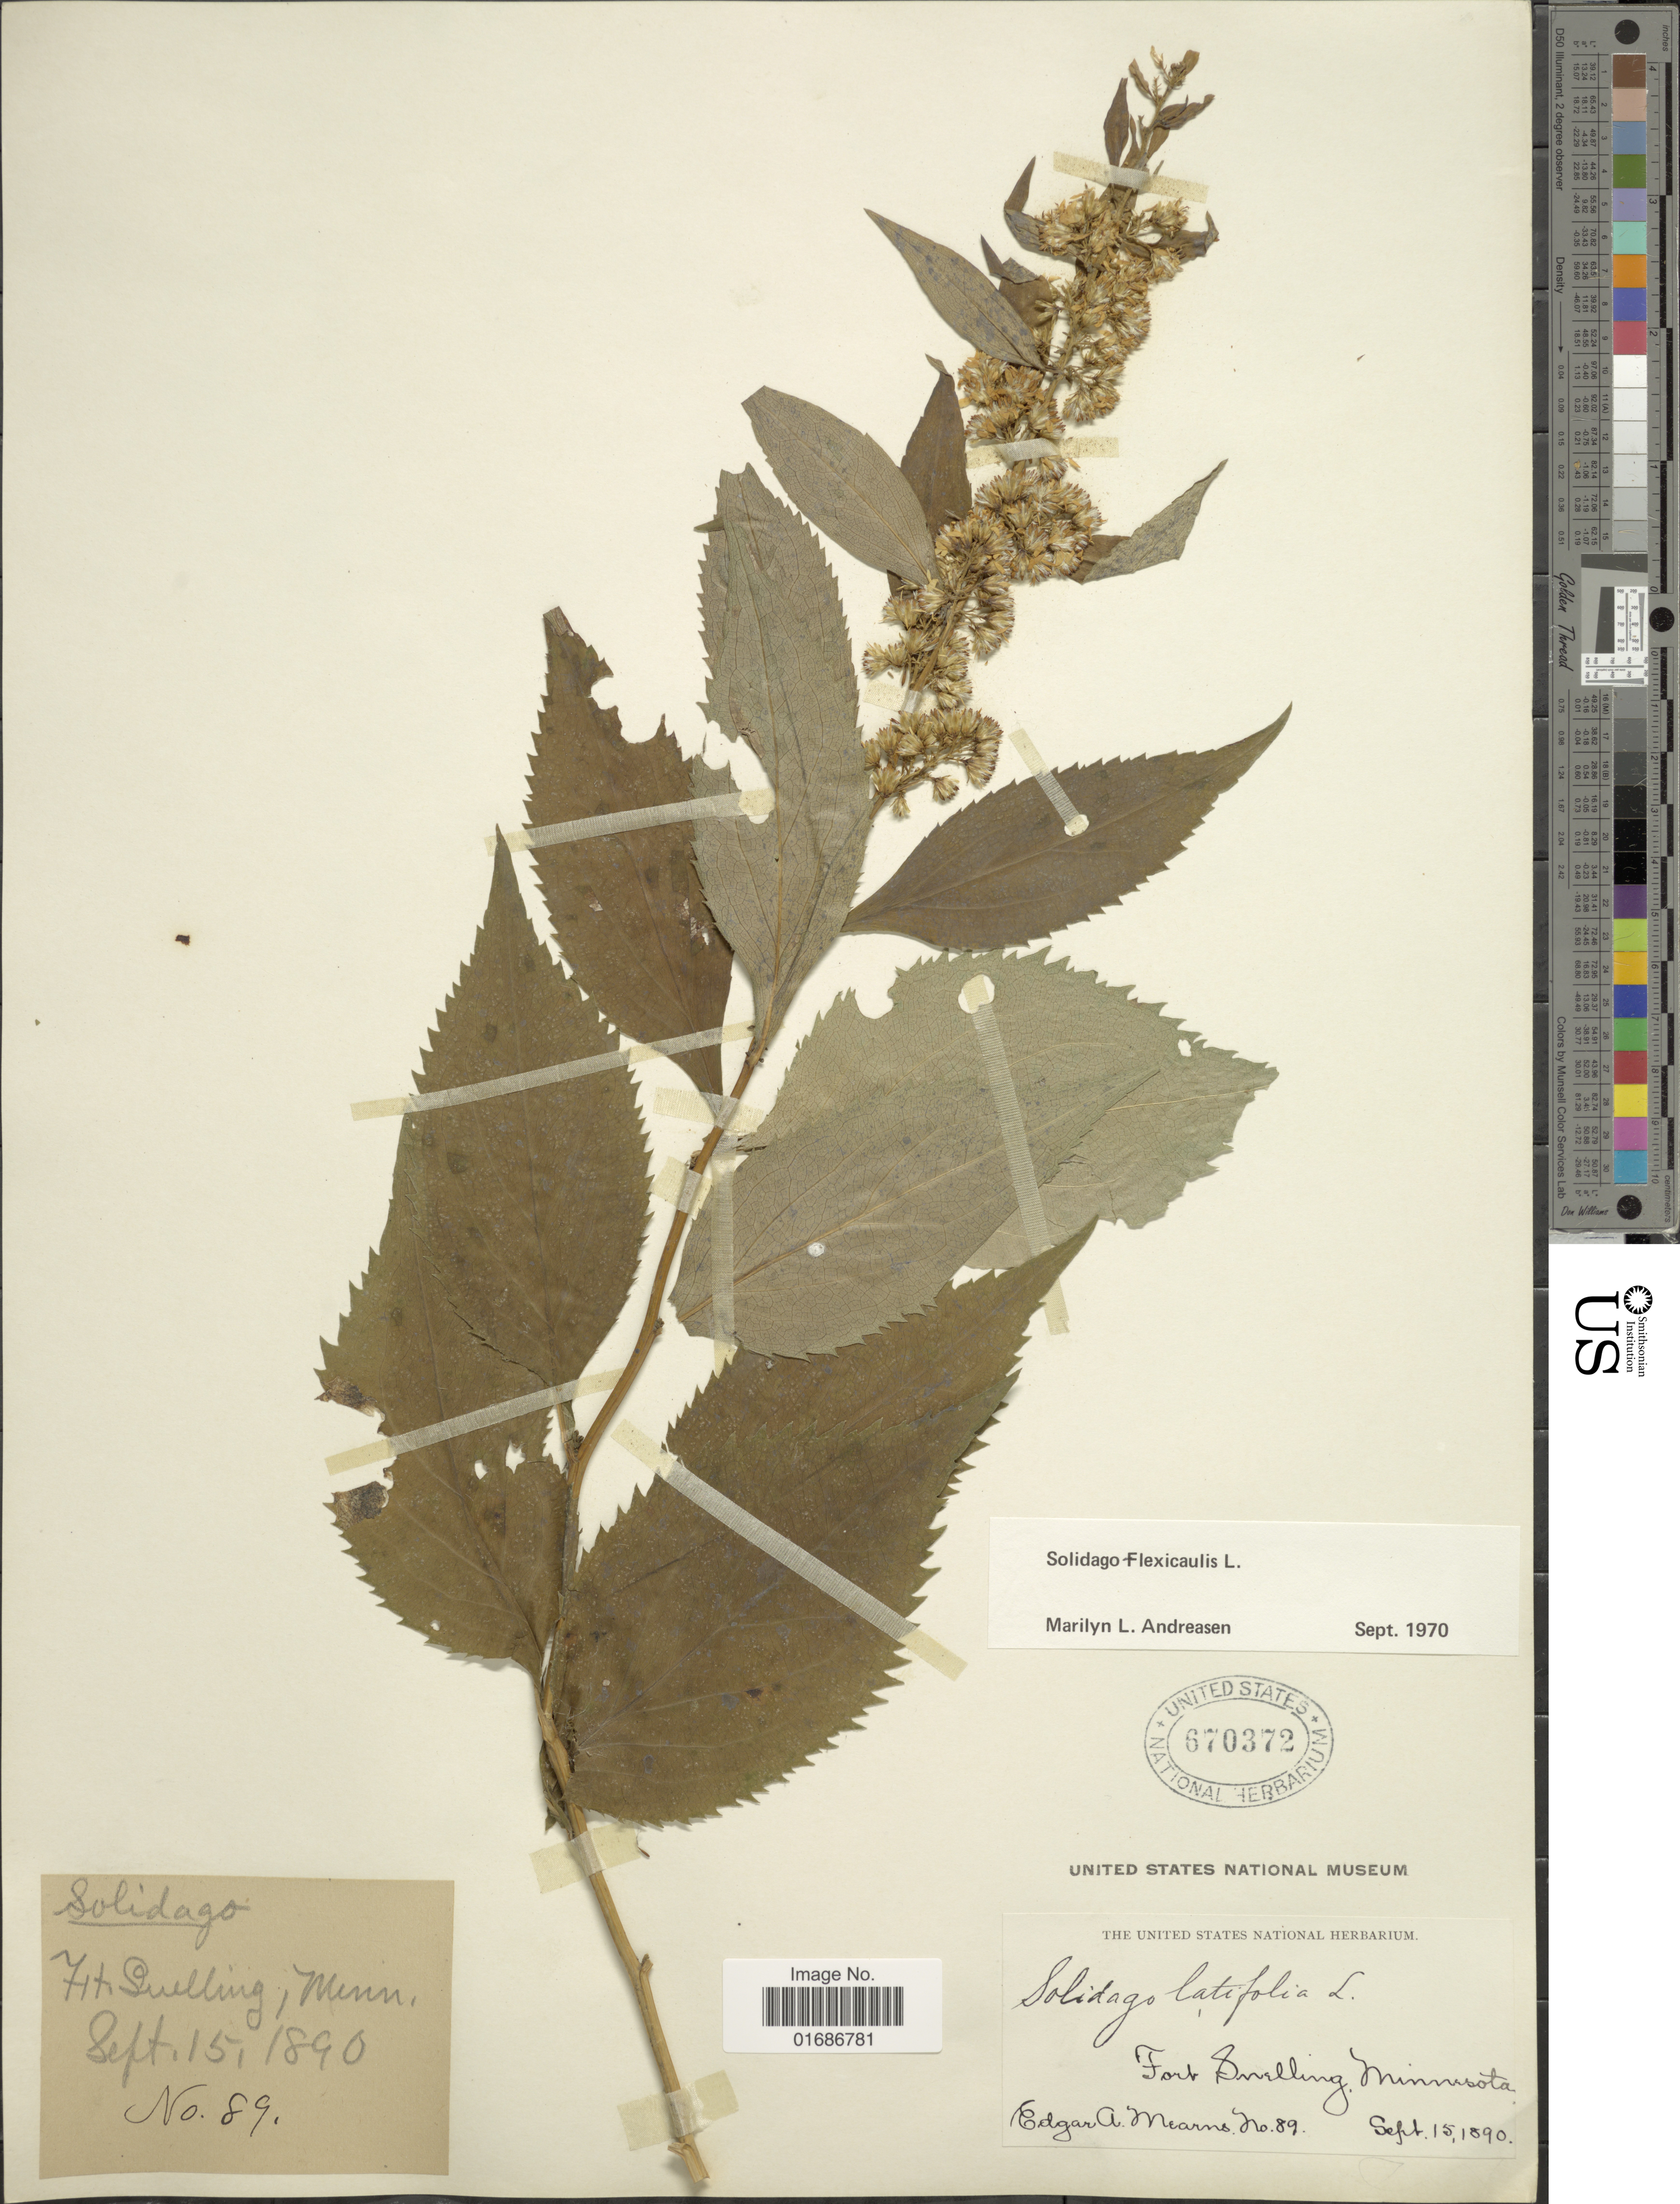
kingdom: Plantae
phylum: Tracheophyta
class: Magnoliopsida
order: Asterales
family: Asteraceae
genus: Solidago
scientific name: Solidago flexicaulis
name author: L.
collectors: E. A. Mearns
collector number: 89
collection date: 1890-09-15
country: United States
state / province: Minnesota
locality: Fort Snelling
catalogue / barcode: US 670372